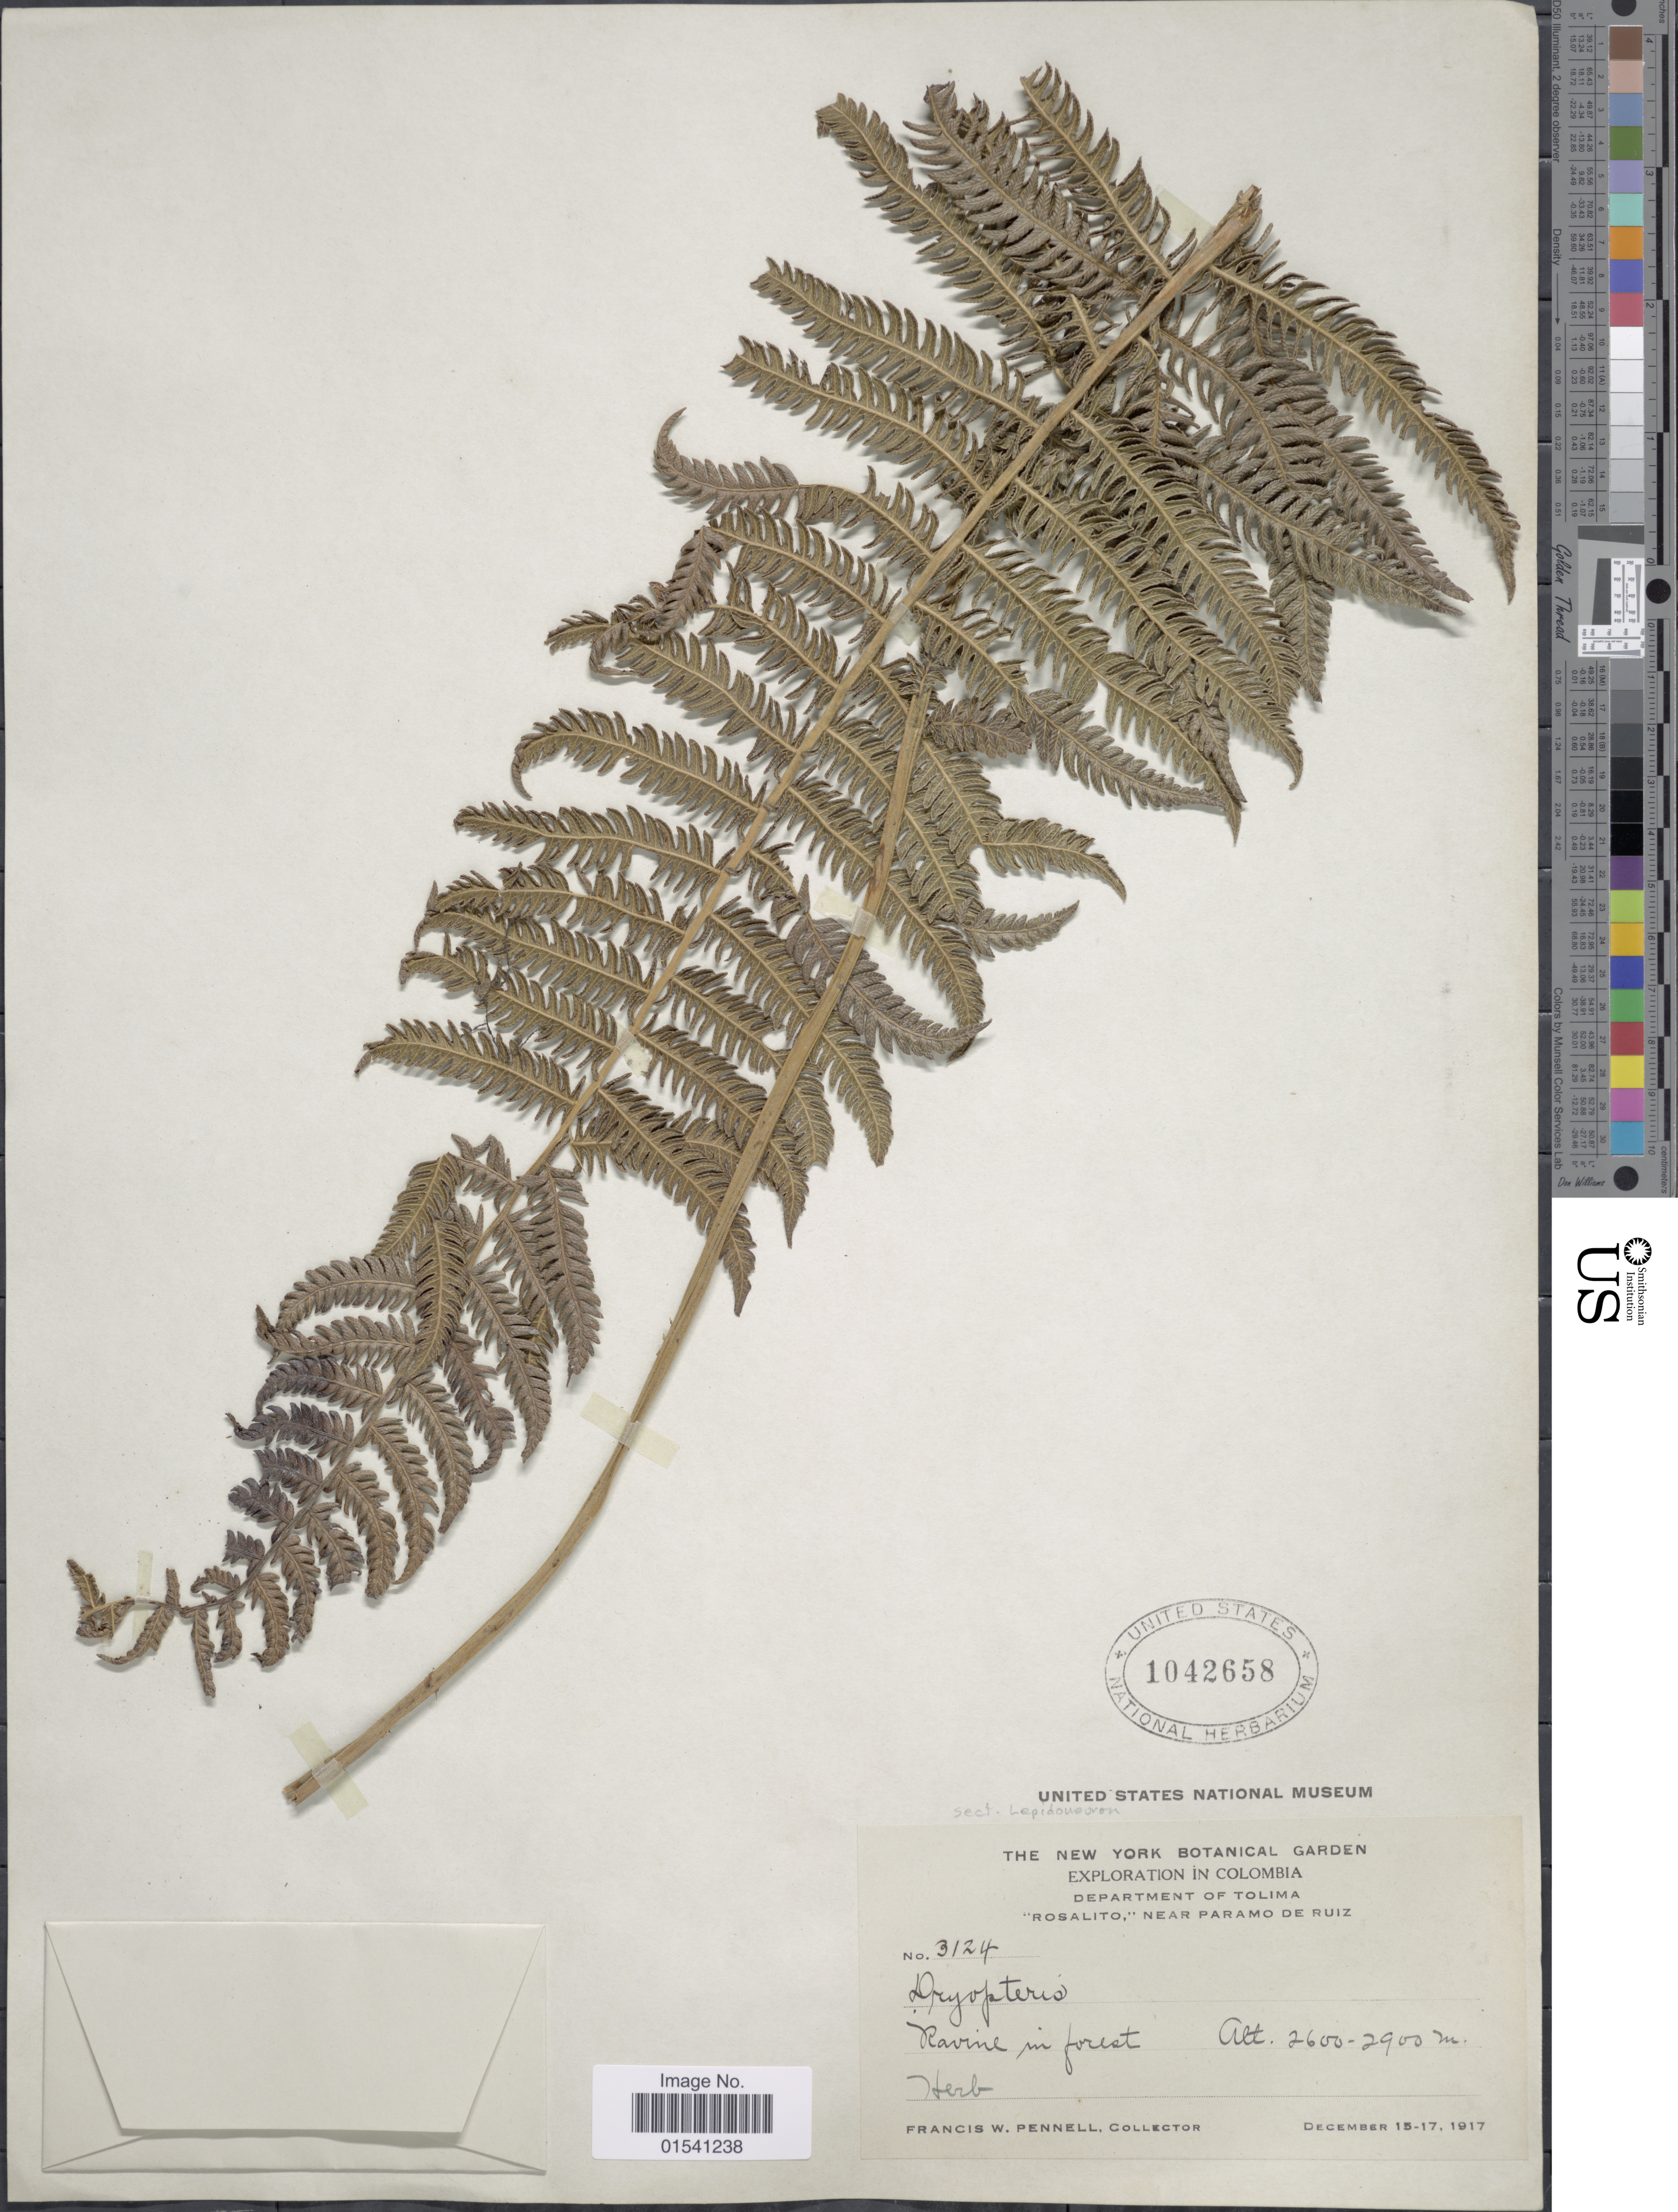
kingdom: Plantae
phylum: Tracheophyta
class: Polypodiopsida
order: Polypodiales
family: Thelypteridaceae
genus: Amauropelta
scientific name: Amauropelta sp.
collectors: F. W. Pennell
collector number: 3124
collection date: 1917-12-15/1917-12-17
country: Colombia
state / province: Tolima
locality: Department of Tolima 'Rosalito,' near Paramo de Ruiz, Ravine in forest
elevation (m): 2600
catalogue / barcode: US 1042658